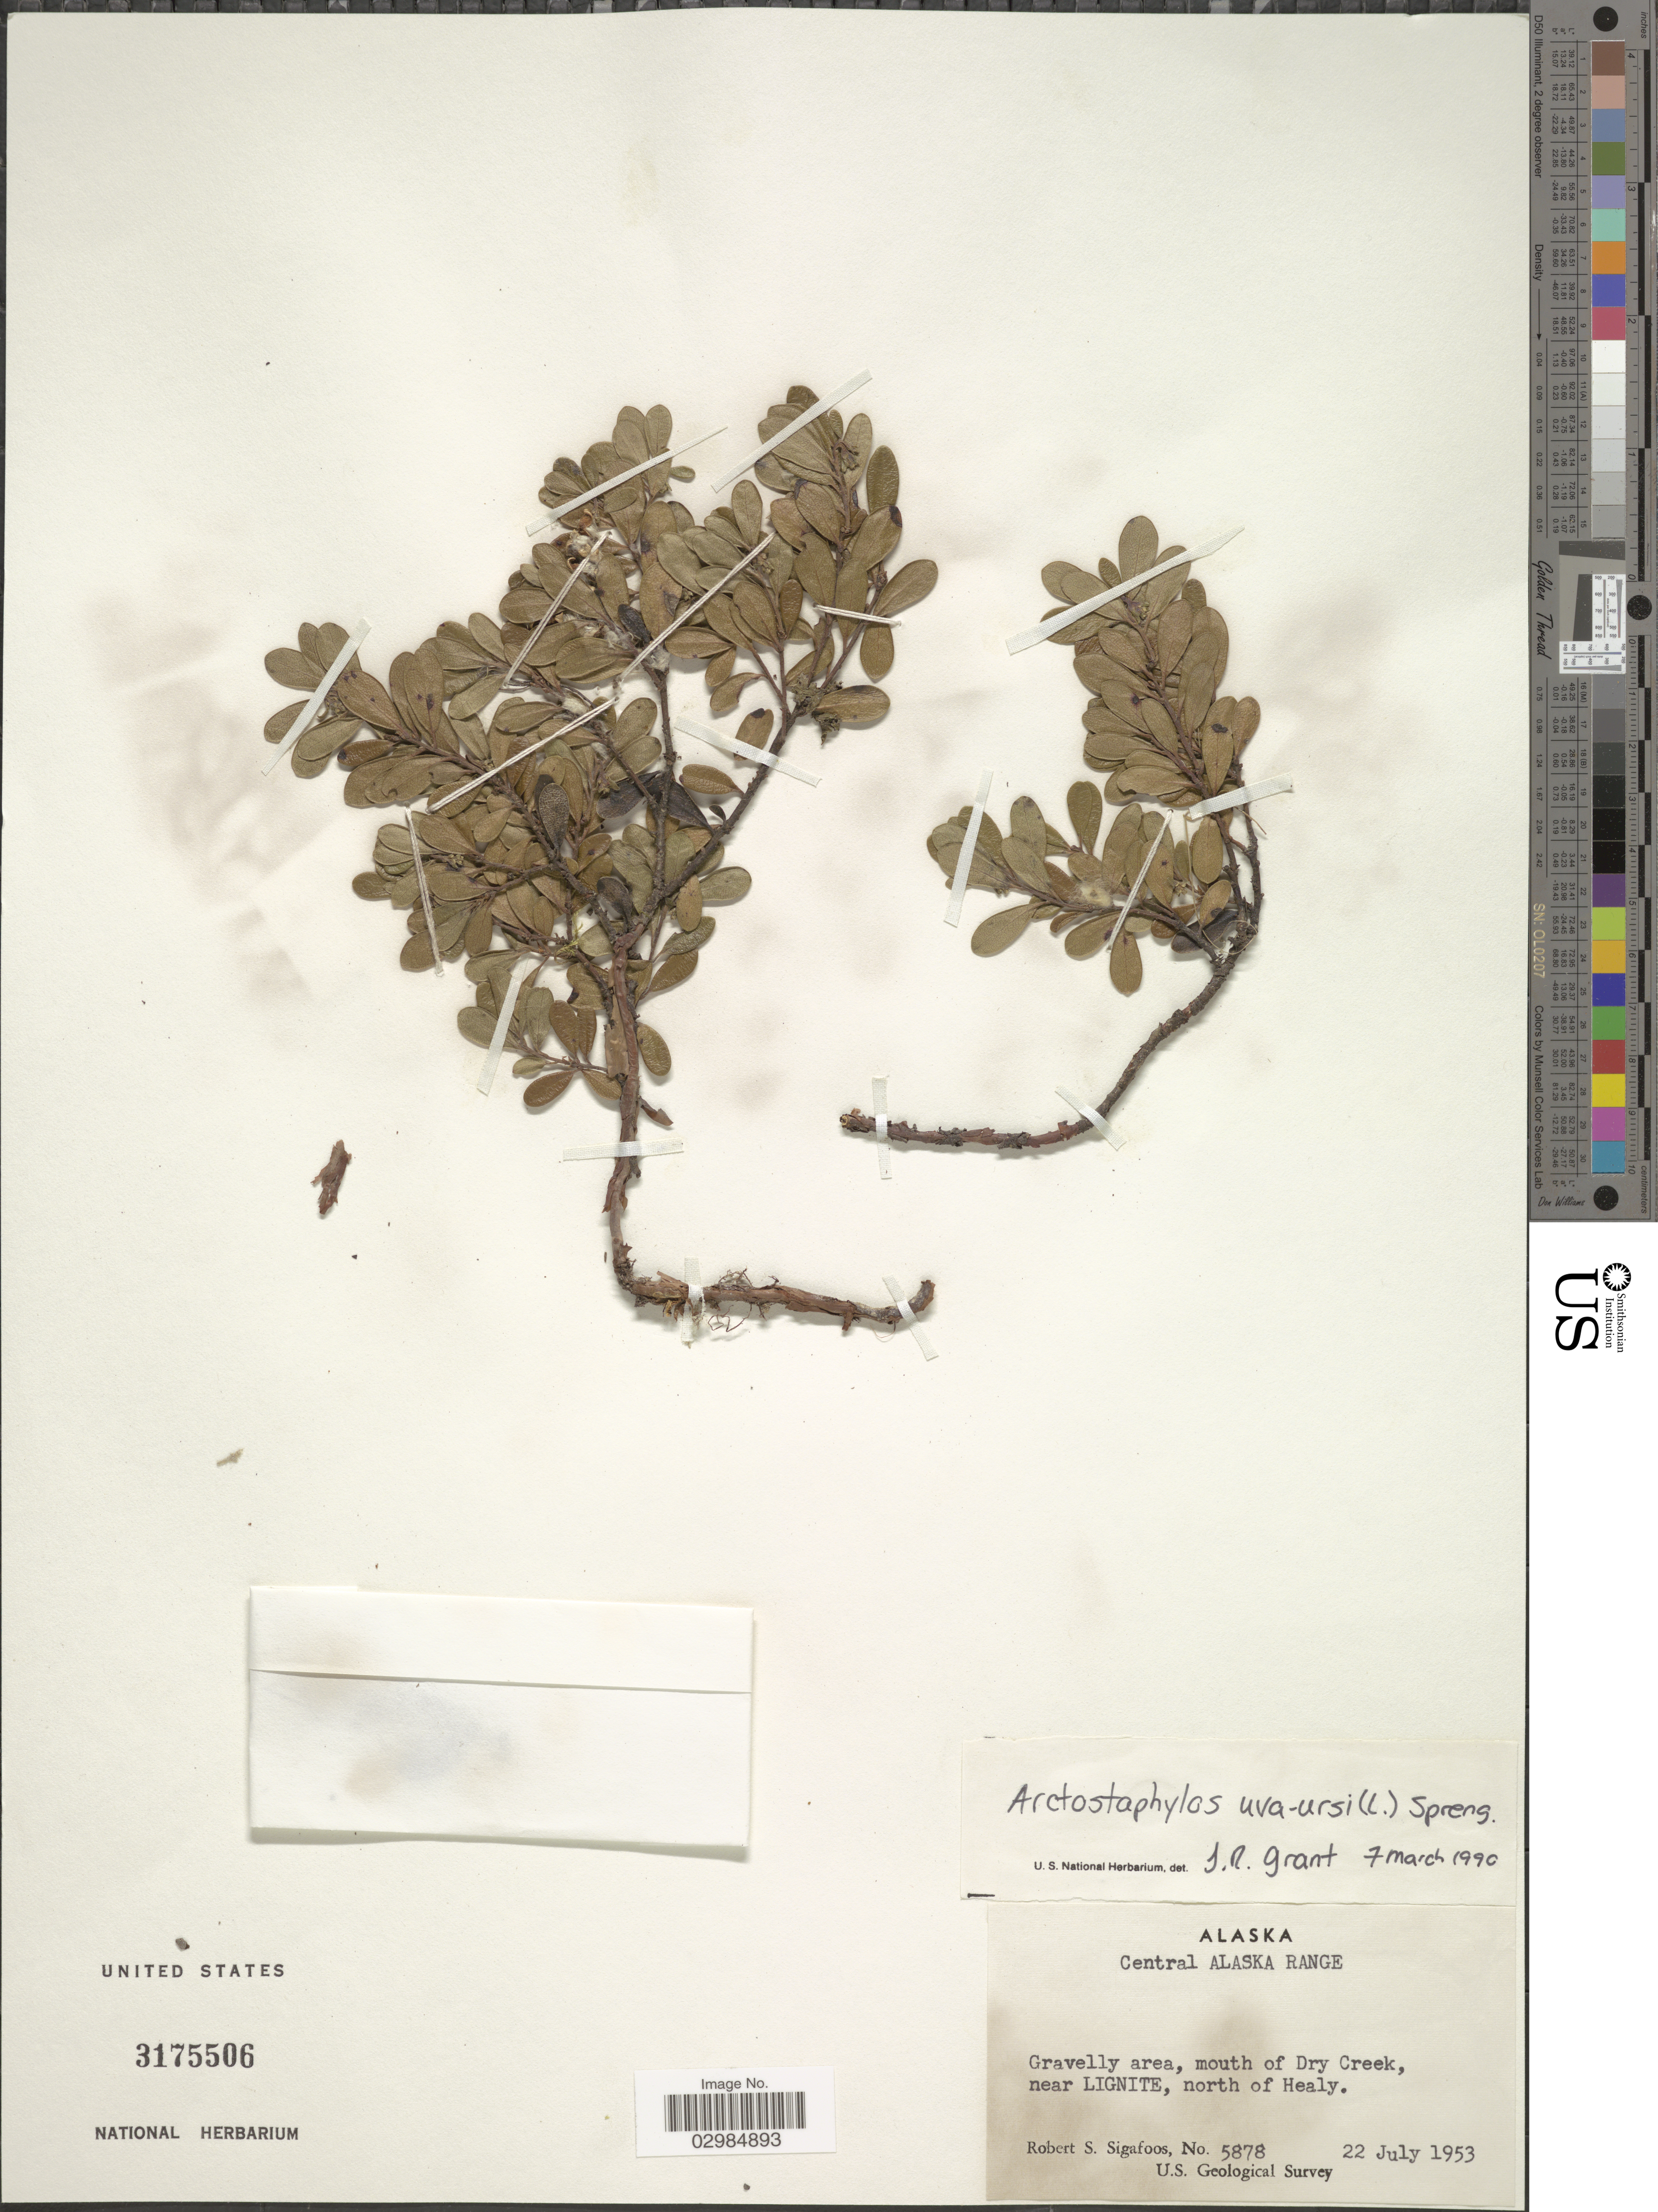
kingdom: Plantae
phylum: Tracheophyta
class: Magnoliopsida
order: Ericales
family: Ericaceae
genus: Arctostaphylos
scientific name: Arctostaphylos uva-ursi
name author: (L.) Spreng.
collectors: R. Sigafoos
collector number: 5878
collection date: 1953-07-22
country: United States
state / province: Alaska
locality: Central Alaska Range. Gravelly area, mouth of Dry Creek, near Lignite, north of Healy.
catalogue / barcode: US 3175506